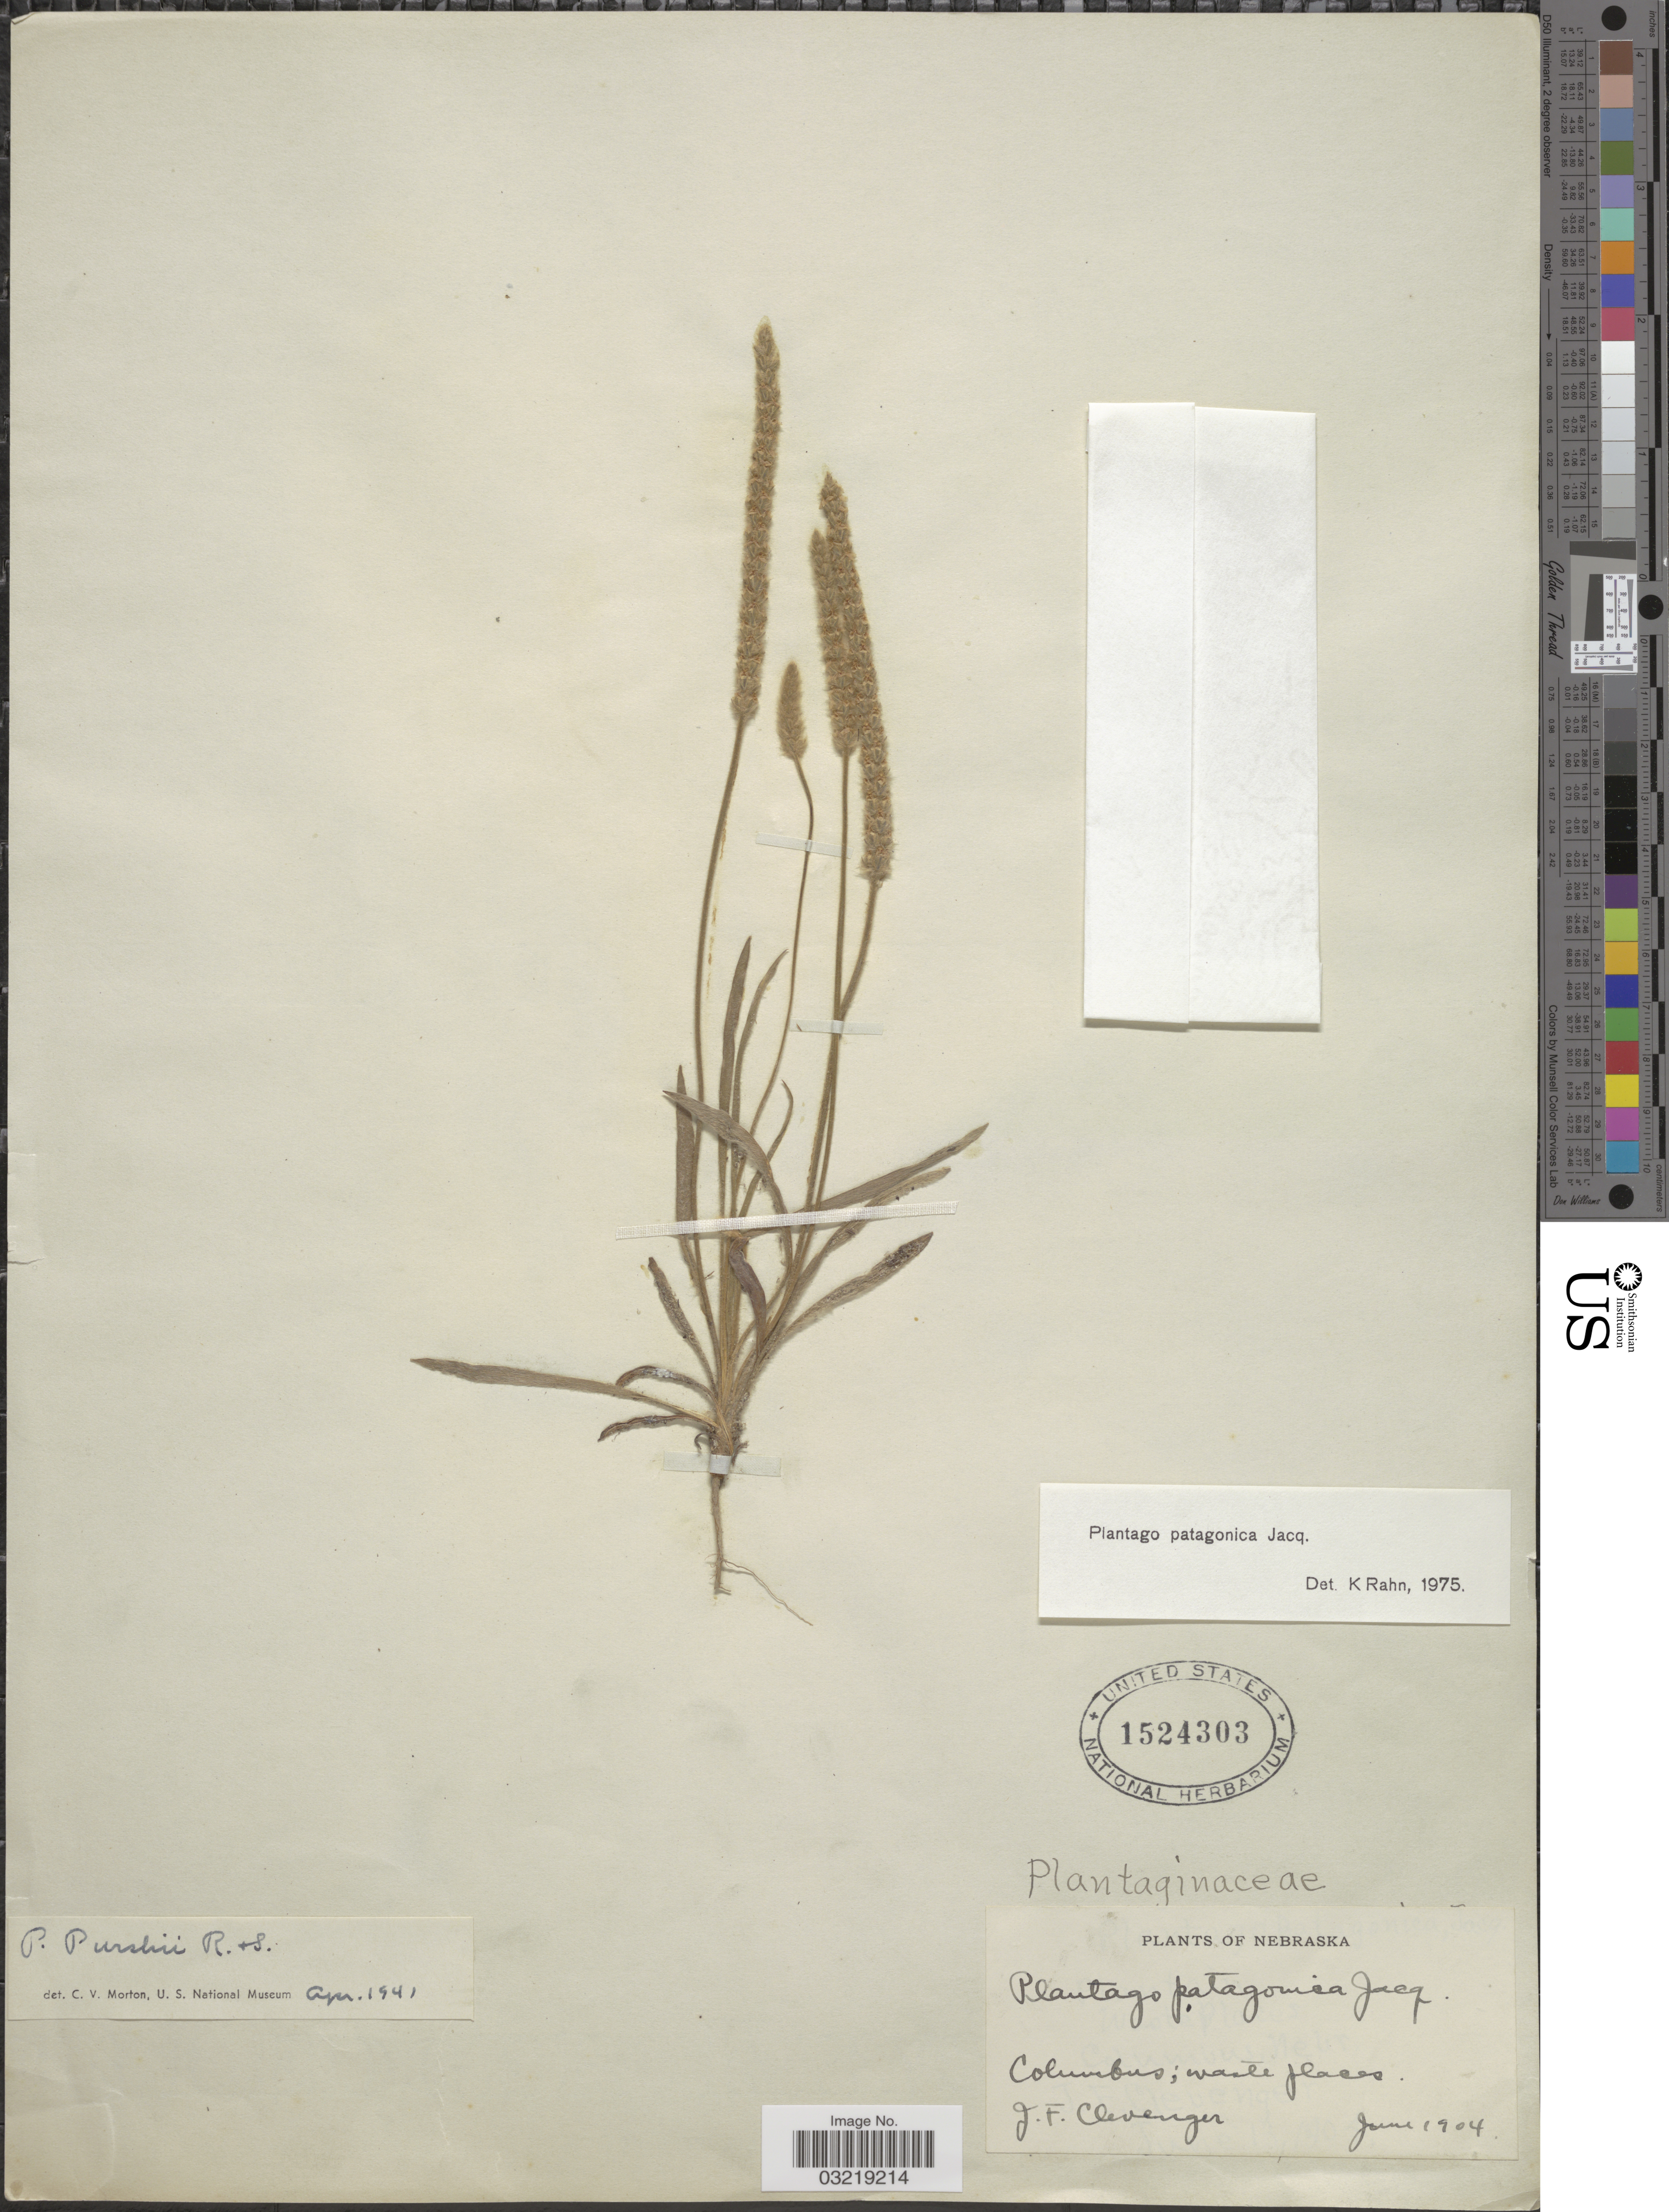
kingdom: Plantae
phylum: Tracheophyta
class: Magnoliopsida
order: Lamiales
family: Plantaginaceae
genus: Plantago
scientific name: Plantago patagonica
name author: Jacq.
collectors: J. F. Clevenger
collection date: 1904-06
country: United States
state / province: Ohio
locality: Columbus.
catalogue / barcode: US 1524303